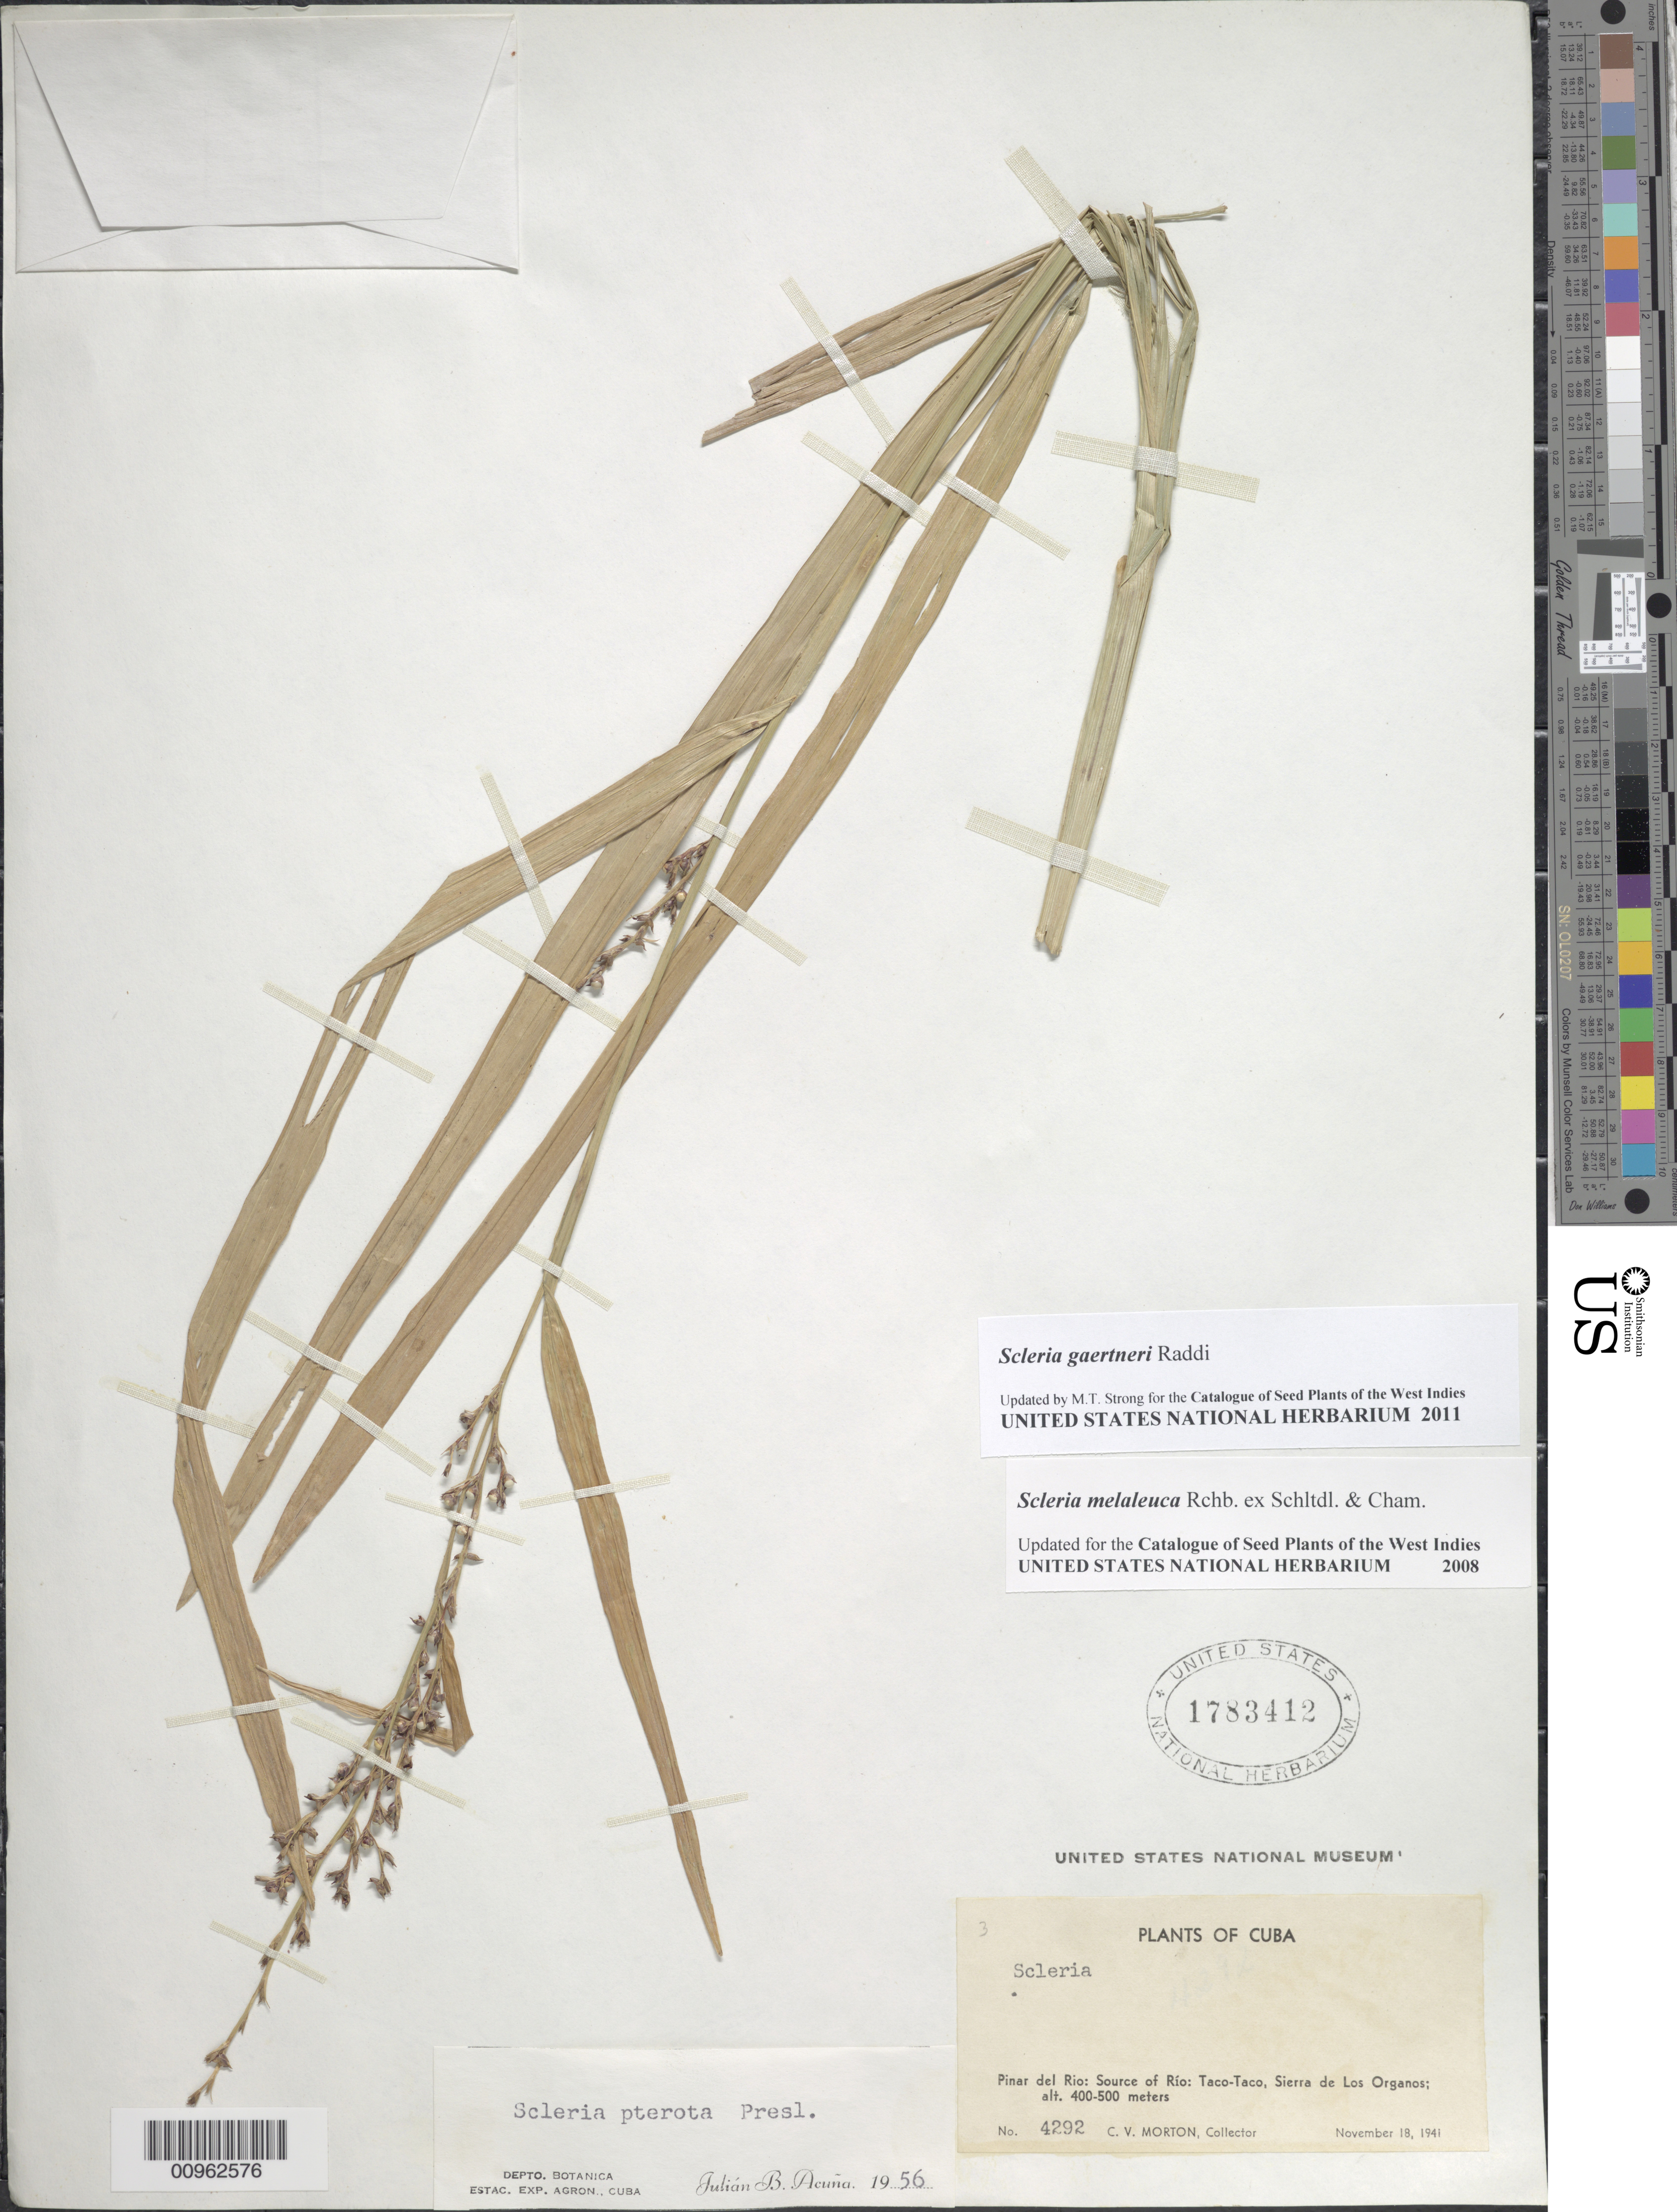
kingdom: Plantae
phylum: Tracheophyta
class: Liliopsida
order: Poales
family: Cyperaceae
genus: Scleria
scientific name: Scleria gaertneri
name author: Raddi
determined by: Strong, M. T., (US), Smithsonian Institution - National Museum of Natural History (UNITED STATES)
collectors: C. V. Morton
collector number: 4292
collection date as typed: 18 Nov 1941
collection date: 1941-11-18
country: Cuba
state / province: Pinar del Rio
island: Cuba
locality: Source of Río, Taco-Taco, Sierra de Los Organos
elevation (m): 400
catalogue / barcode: US 1783412